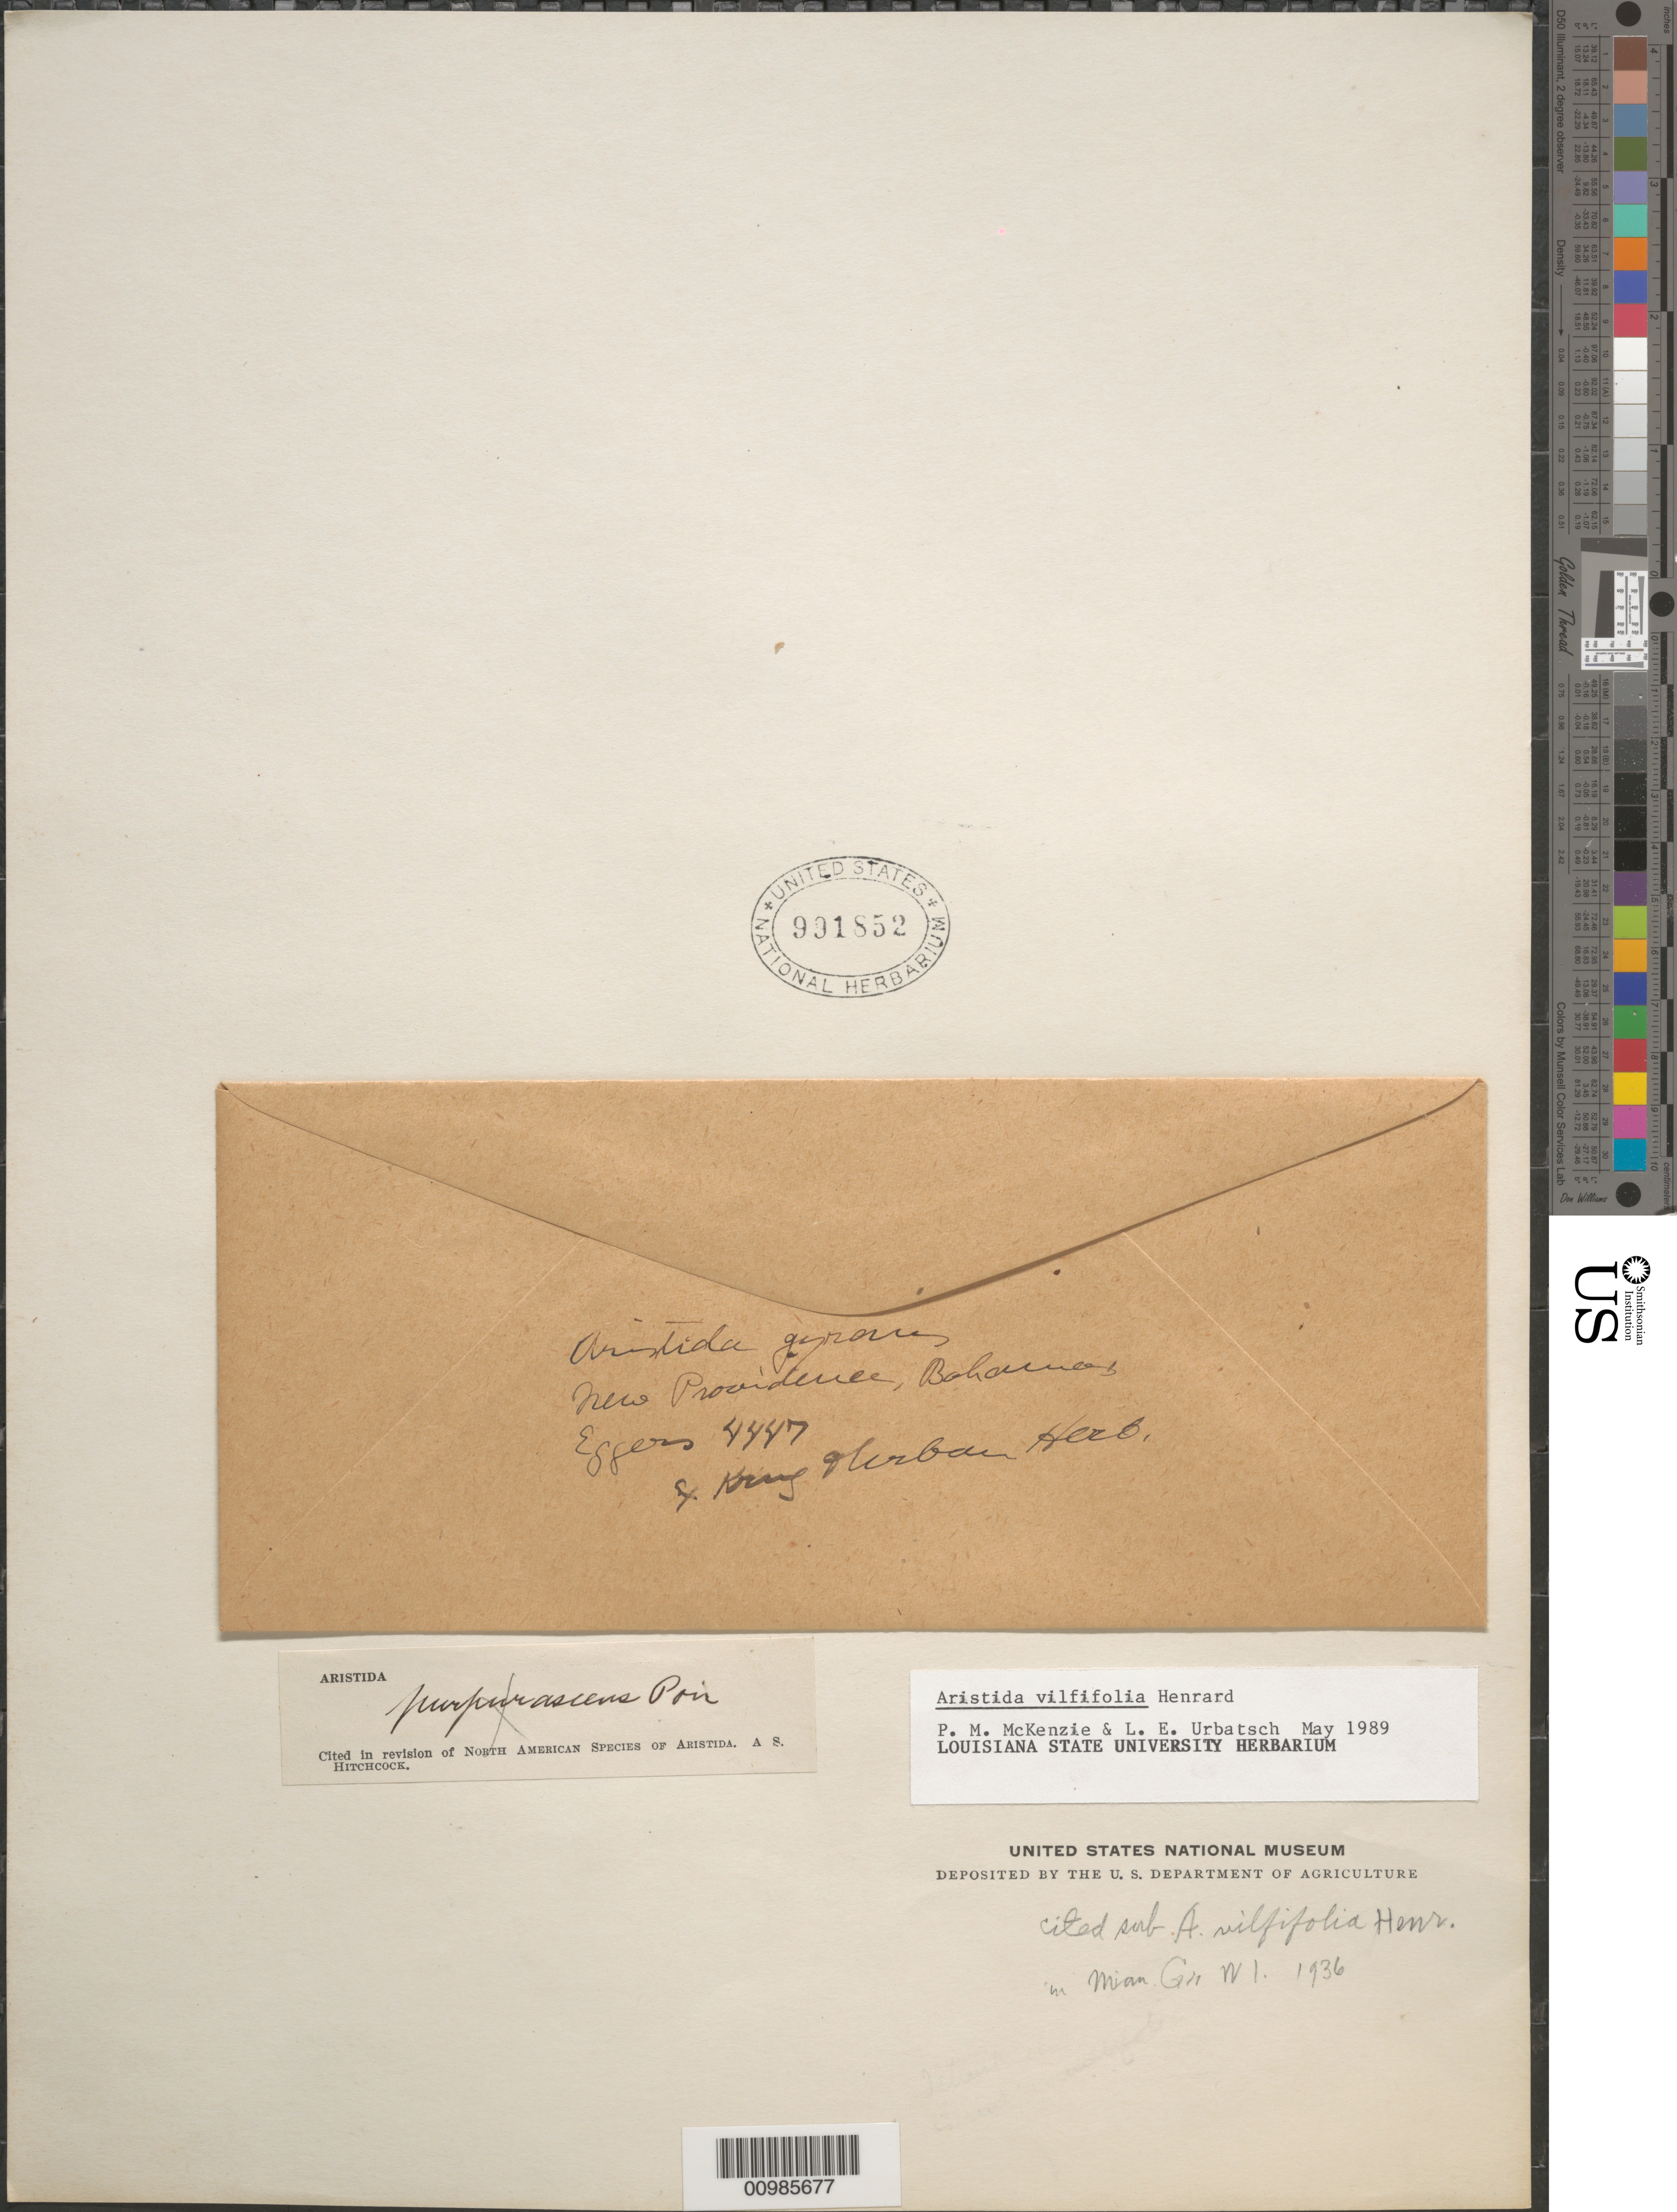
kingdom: Plantae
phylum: Tracheophyta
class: Liliopsida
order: Poales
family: Poaceae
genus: Aristida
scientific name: Aristida vilfifolia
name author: Henr.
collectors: H. F. A. von Eggers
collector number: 4447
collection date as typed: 1936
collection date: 1936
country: Bahamas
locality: New Providence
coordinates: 0 N, 0 E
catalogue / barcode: US 991852